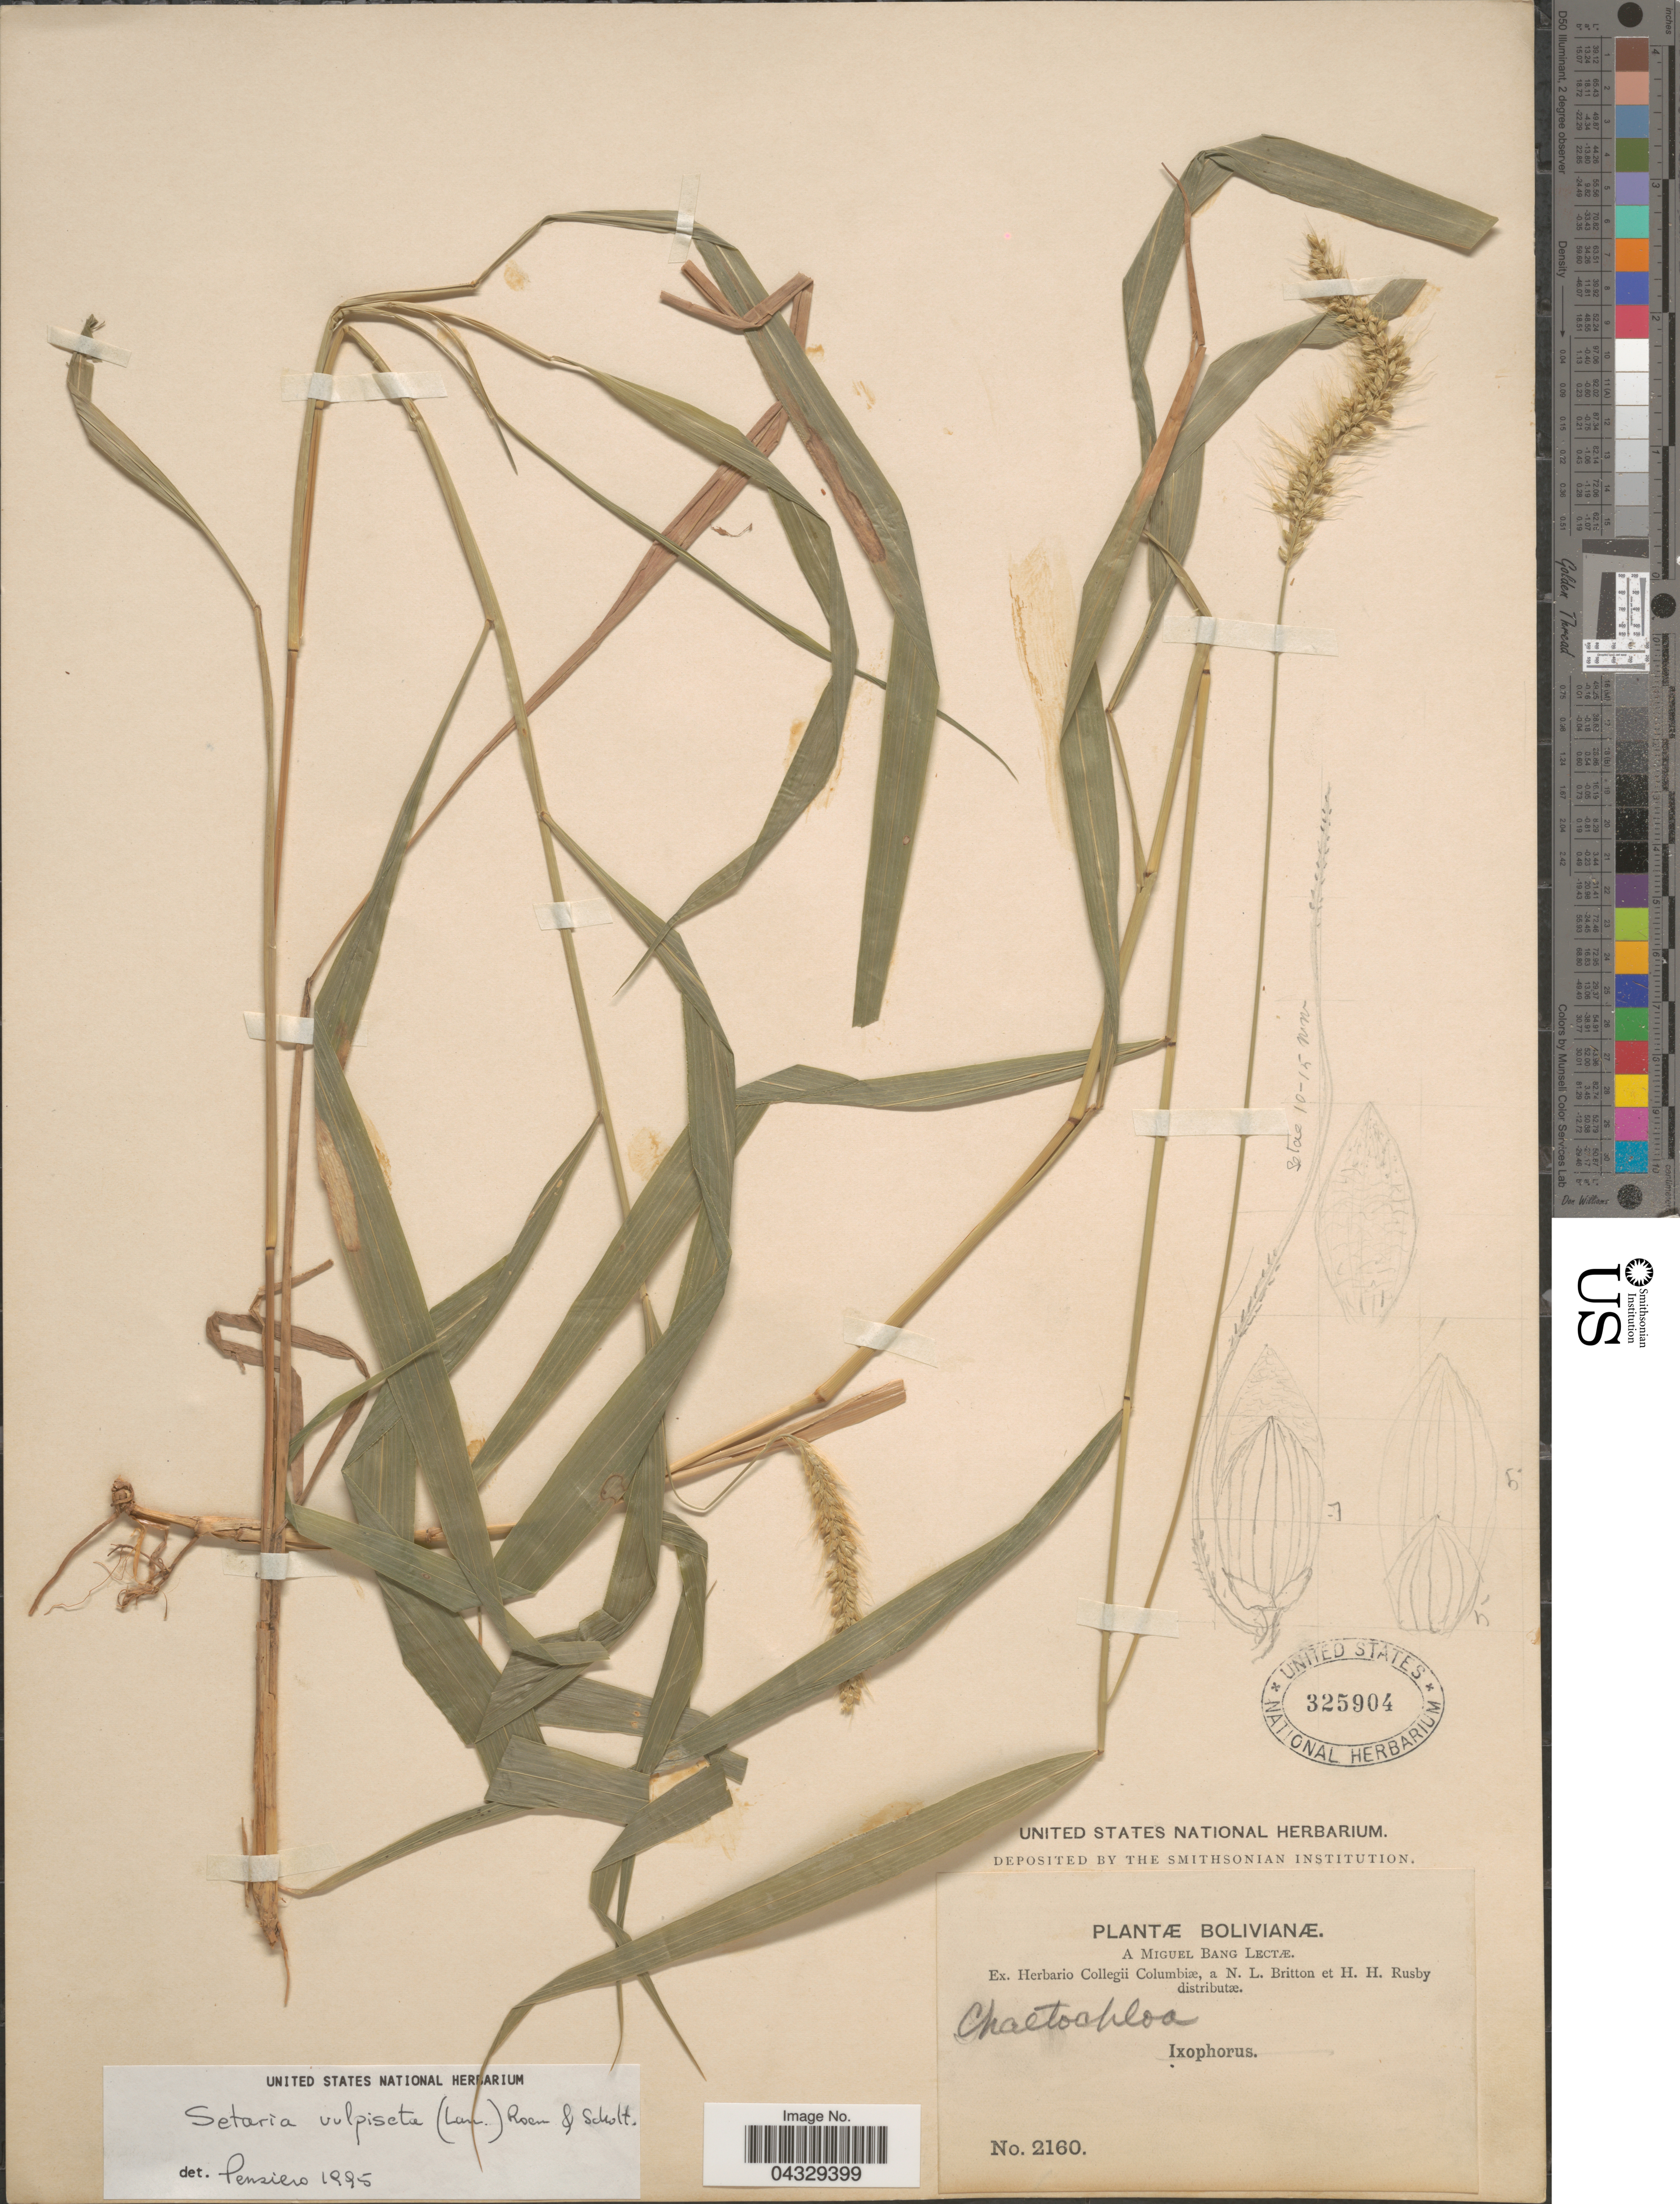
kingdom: Plantae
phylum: Tracheophyta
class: Liliopsida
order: Poales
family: Poaceae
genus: Setaria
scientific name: Setaria vulpiseta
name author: (Lam.) Roem. & Schult.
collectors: M. Bang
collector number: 2160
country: Bolivia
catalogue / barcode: US 325904